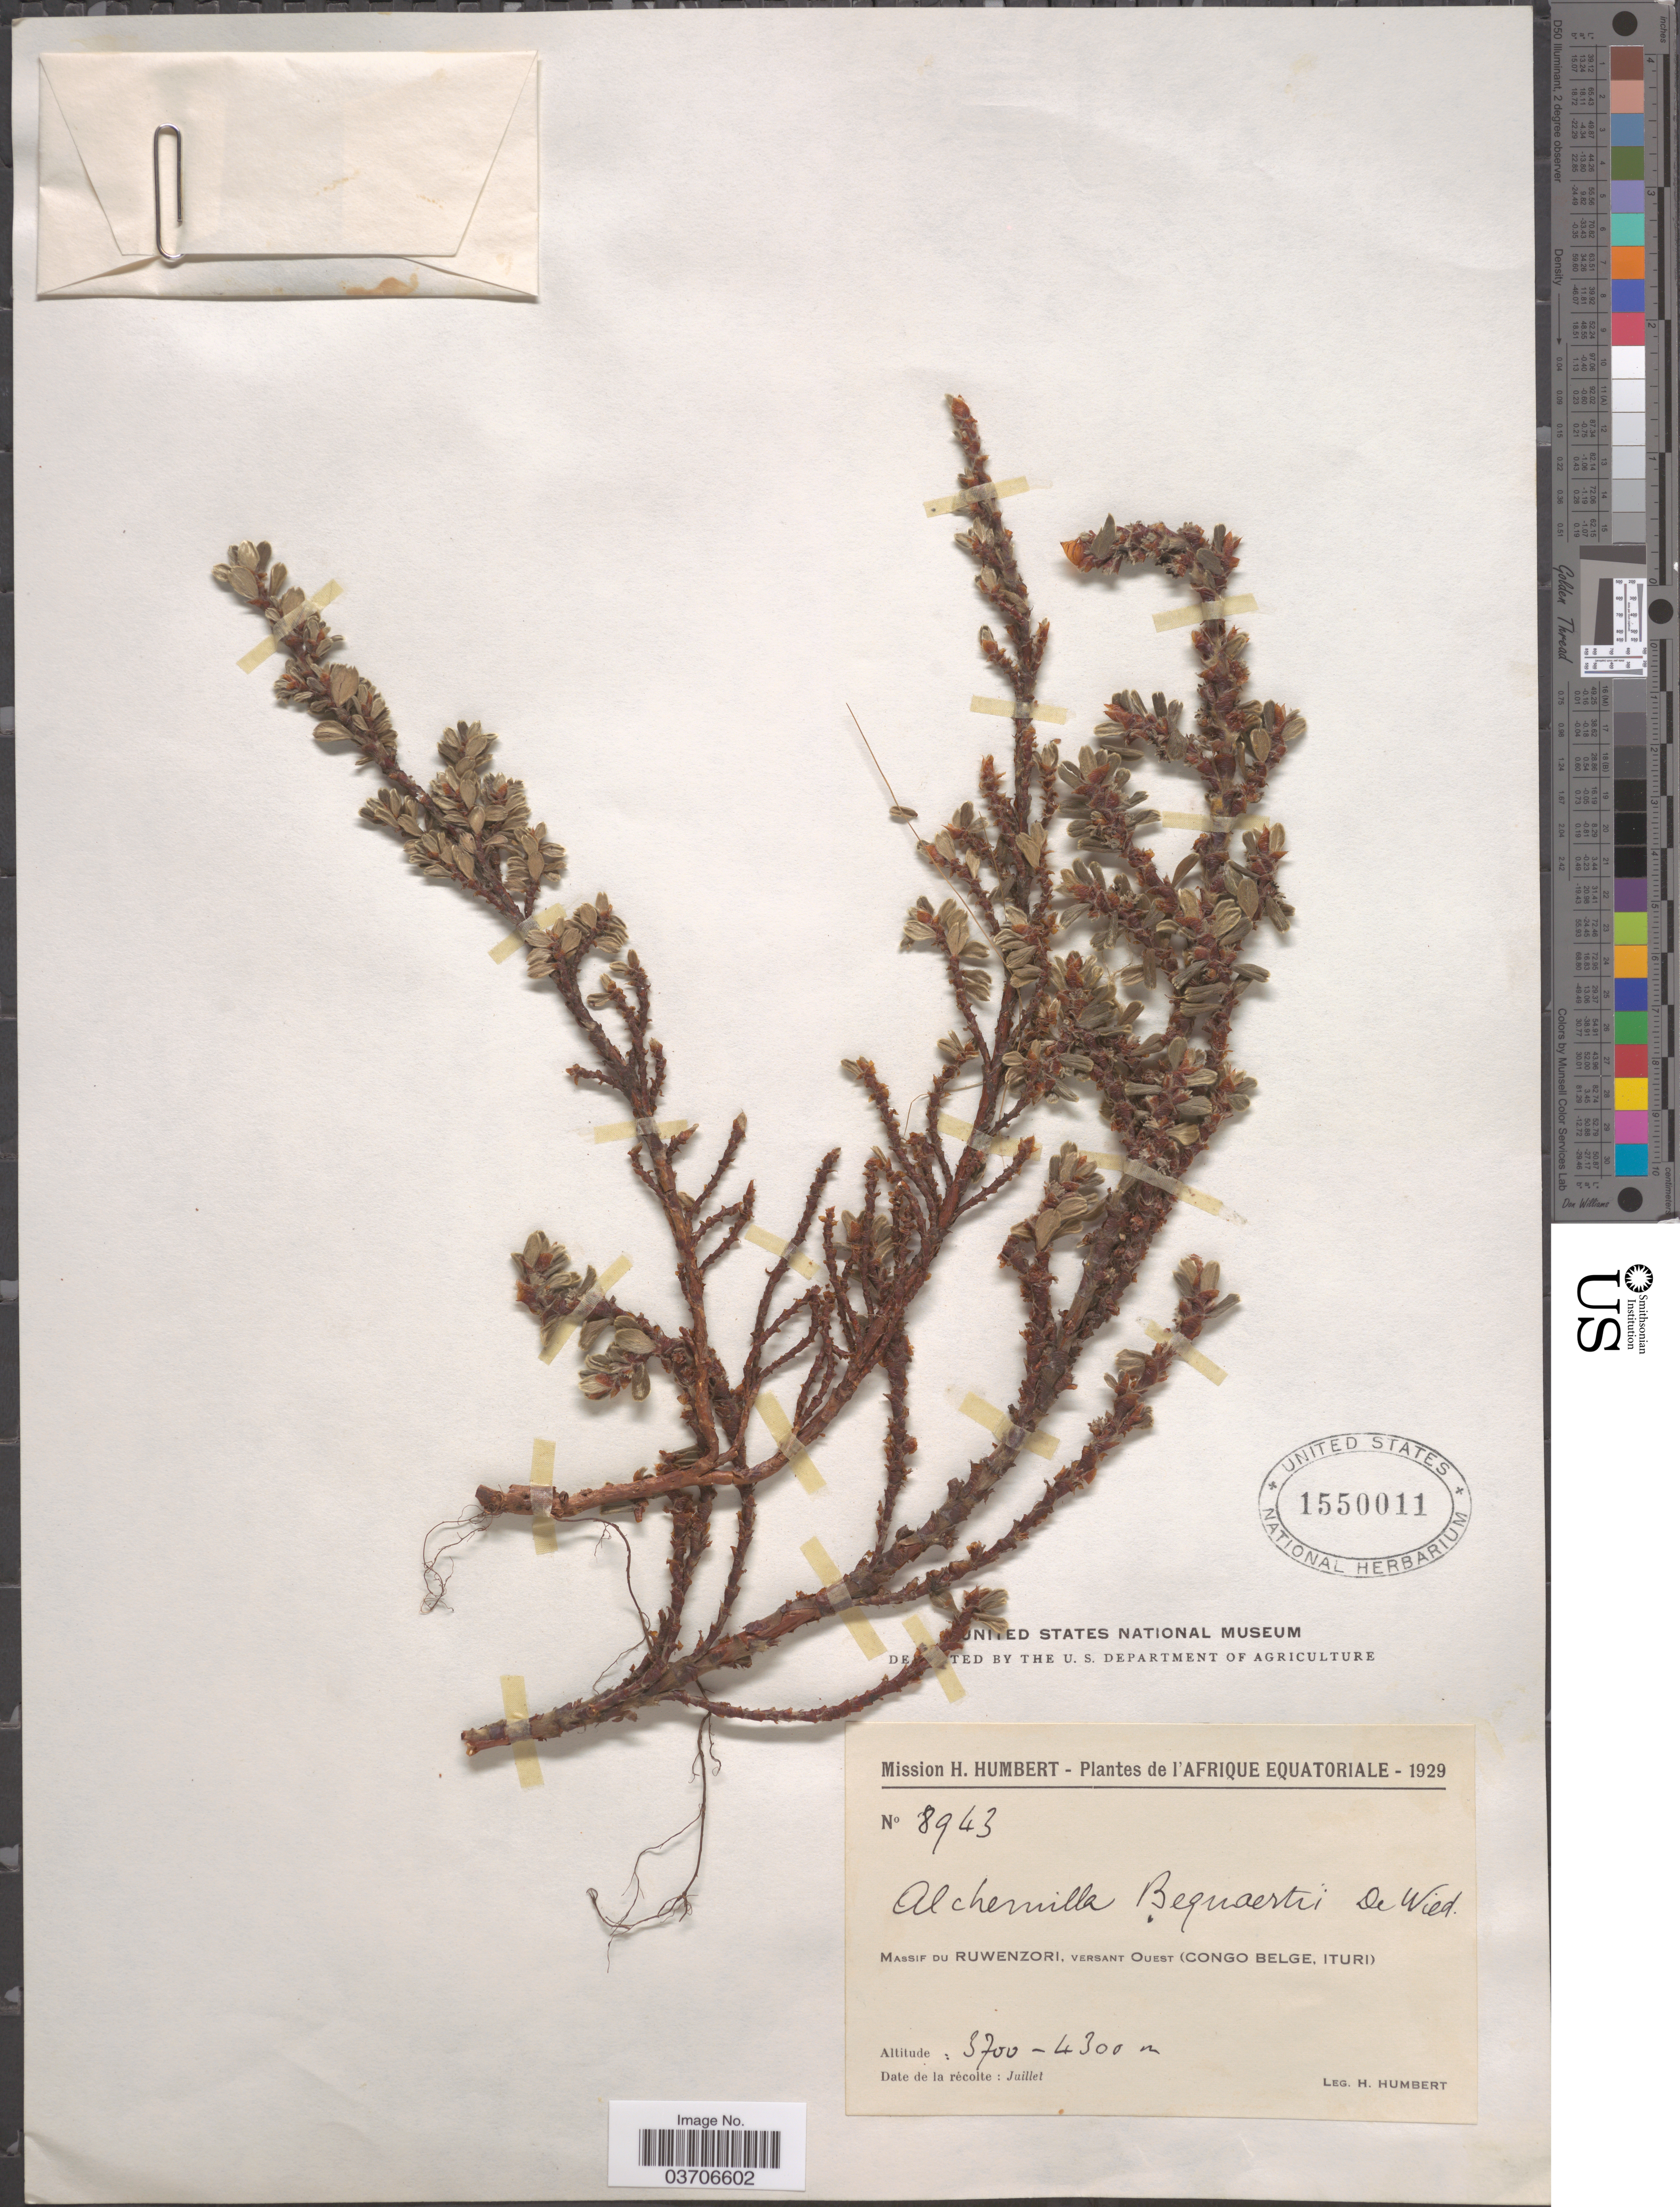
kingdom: Plantae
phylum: Tracheophyta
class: Magnoliopsida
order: Rosales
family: Rosaceae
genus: Alchemilla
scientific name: Alchemilla bequaertii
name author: De Wild.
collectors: H. Humbert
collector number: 8943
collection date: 1929-07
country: Congo, Democratic Republic of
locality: L'Afrique Equatoriale. Massif du Ruwenzori, versant Ouest (Congo Belge, Ituri).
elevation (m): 3700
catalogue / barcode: US 1550011